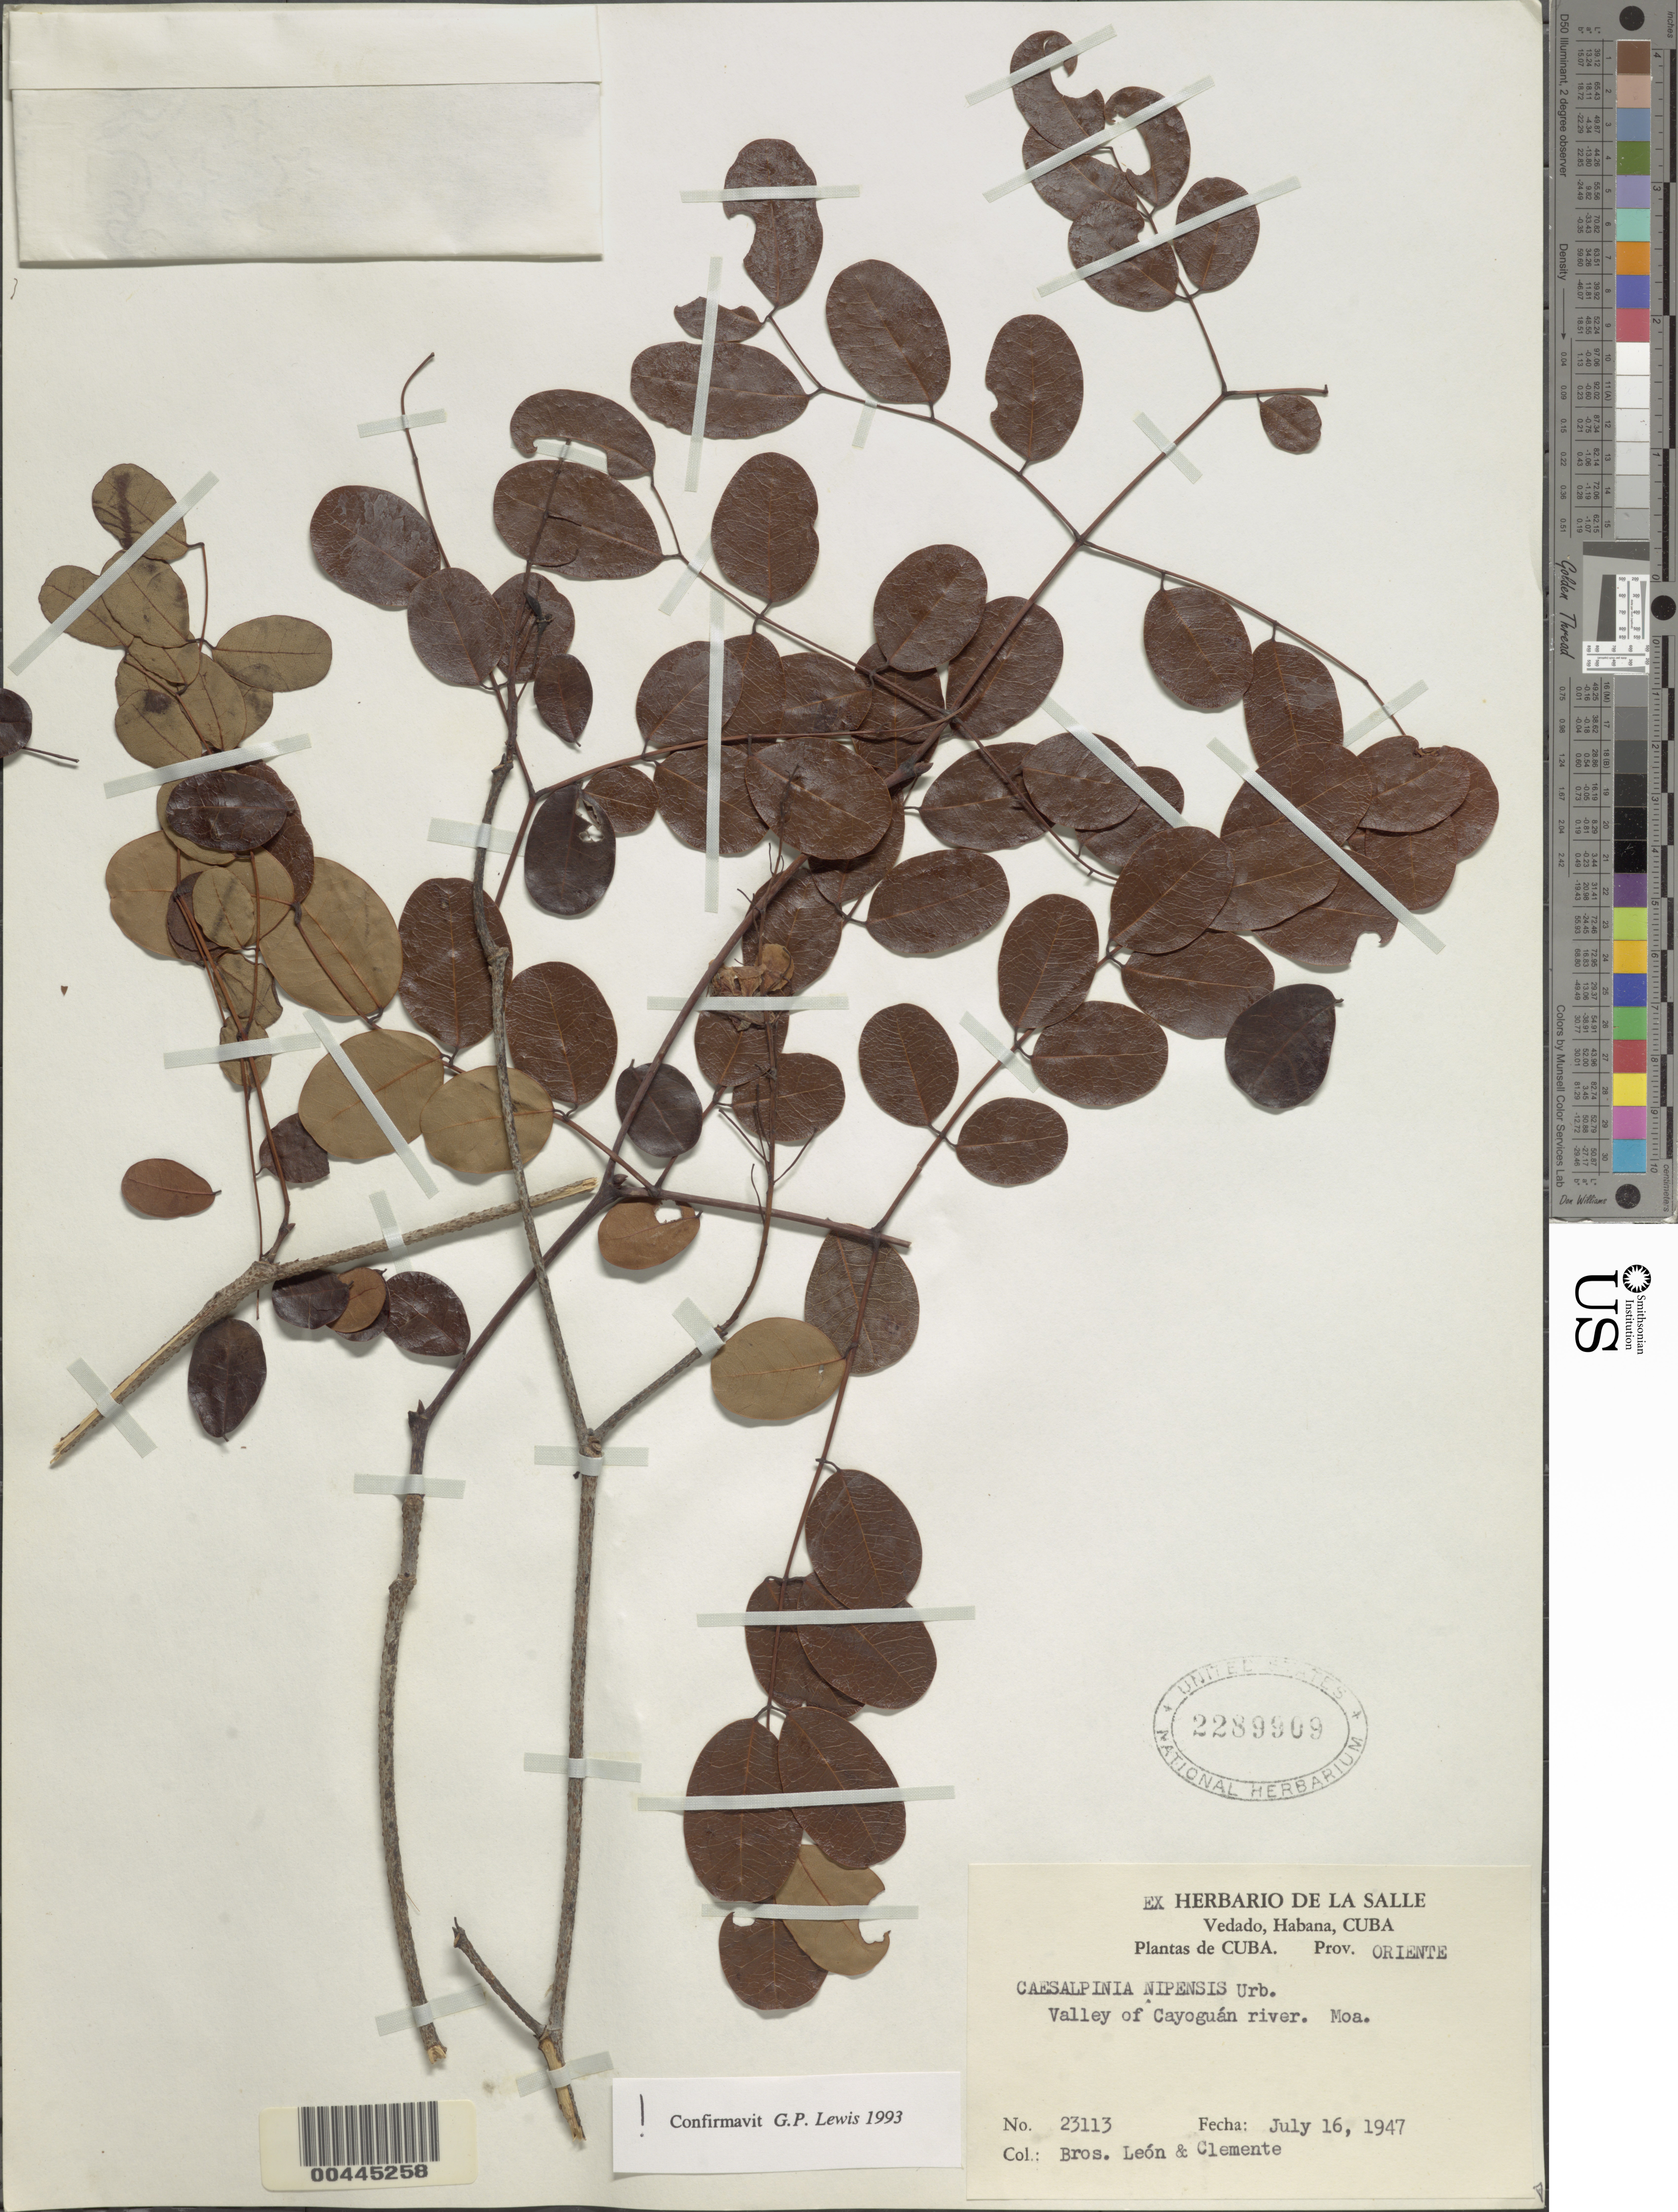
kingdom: Plantae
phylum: Tracheophyta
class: Magnoliopsida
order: Fabales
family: Fabaceae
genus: Caesalpinia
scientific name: Caesalpinia nipensis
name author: Urb.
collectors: Bro. León & Bro. Clemente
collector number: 23113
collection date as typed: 16 Jul 1947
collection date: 1947-07-16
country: Cuba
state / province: Oriente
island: Greater Antilles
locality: Cayoguan river, moa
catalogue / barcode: US 2289909